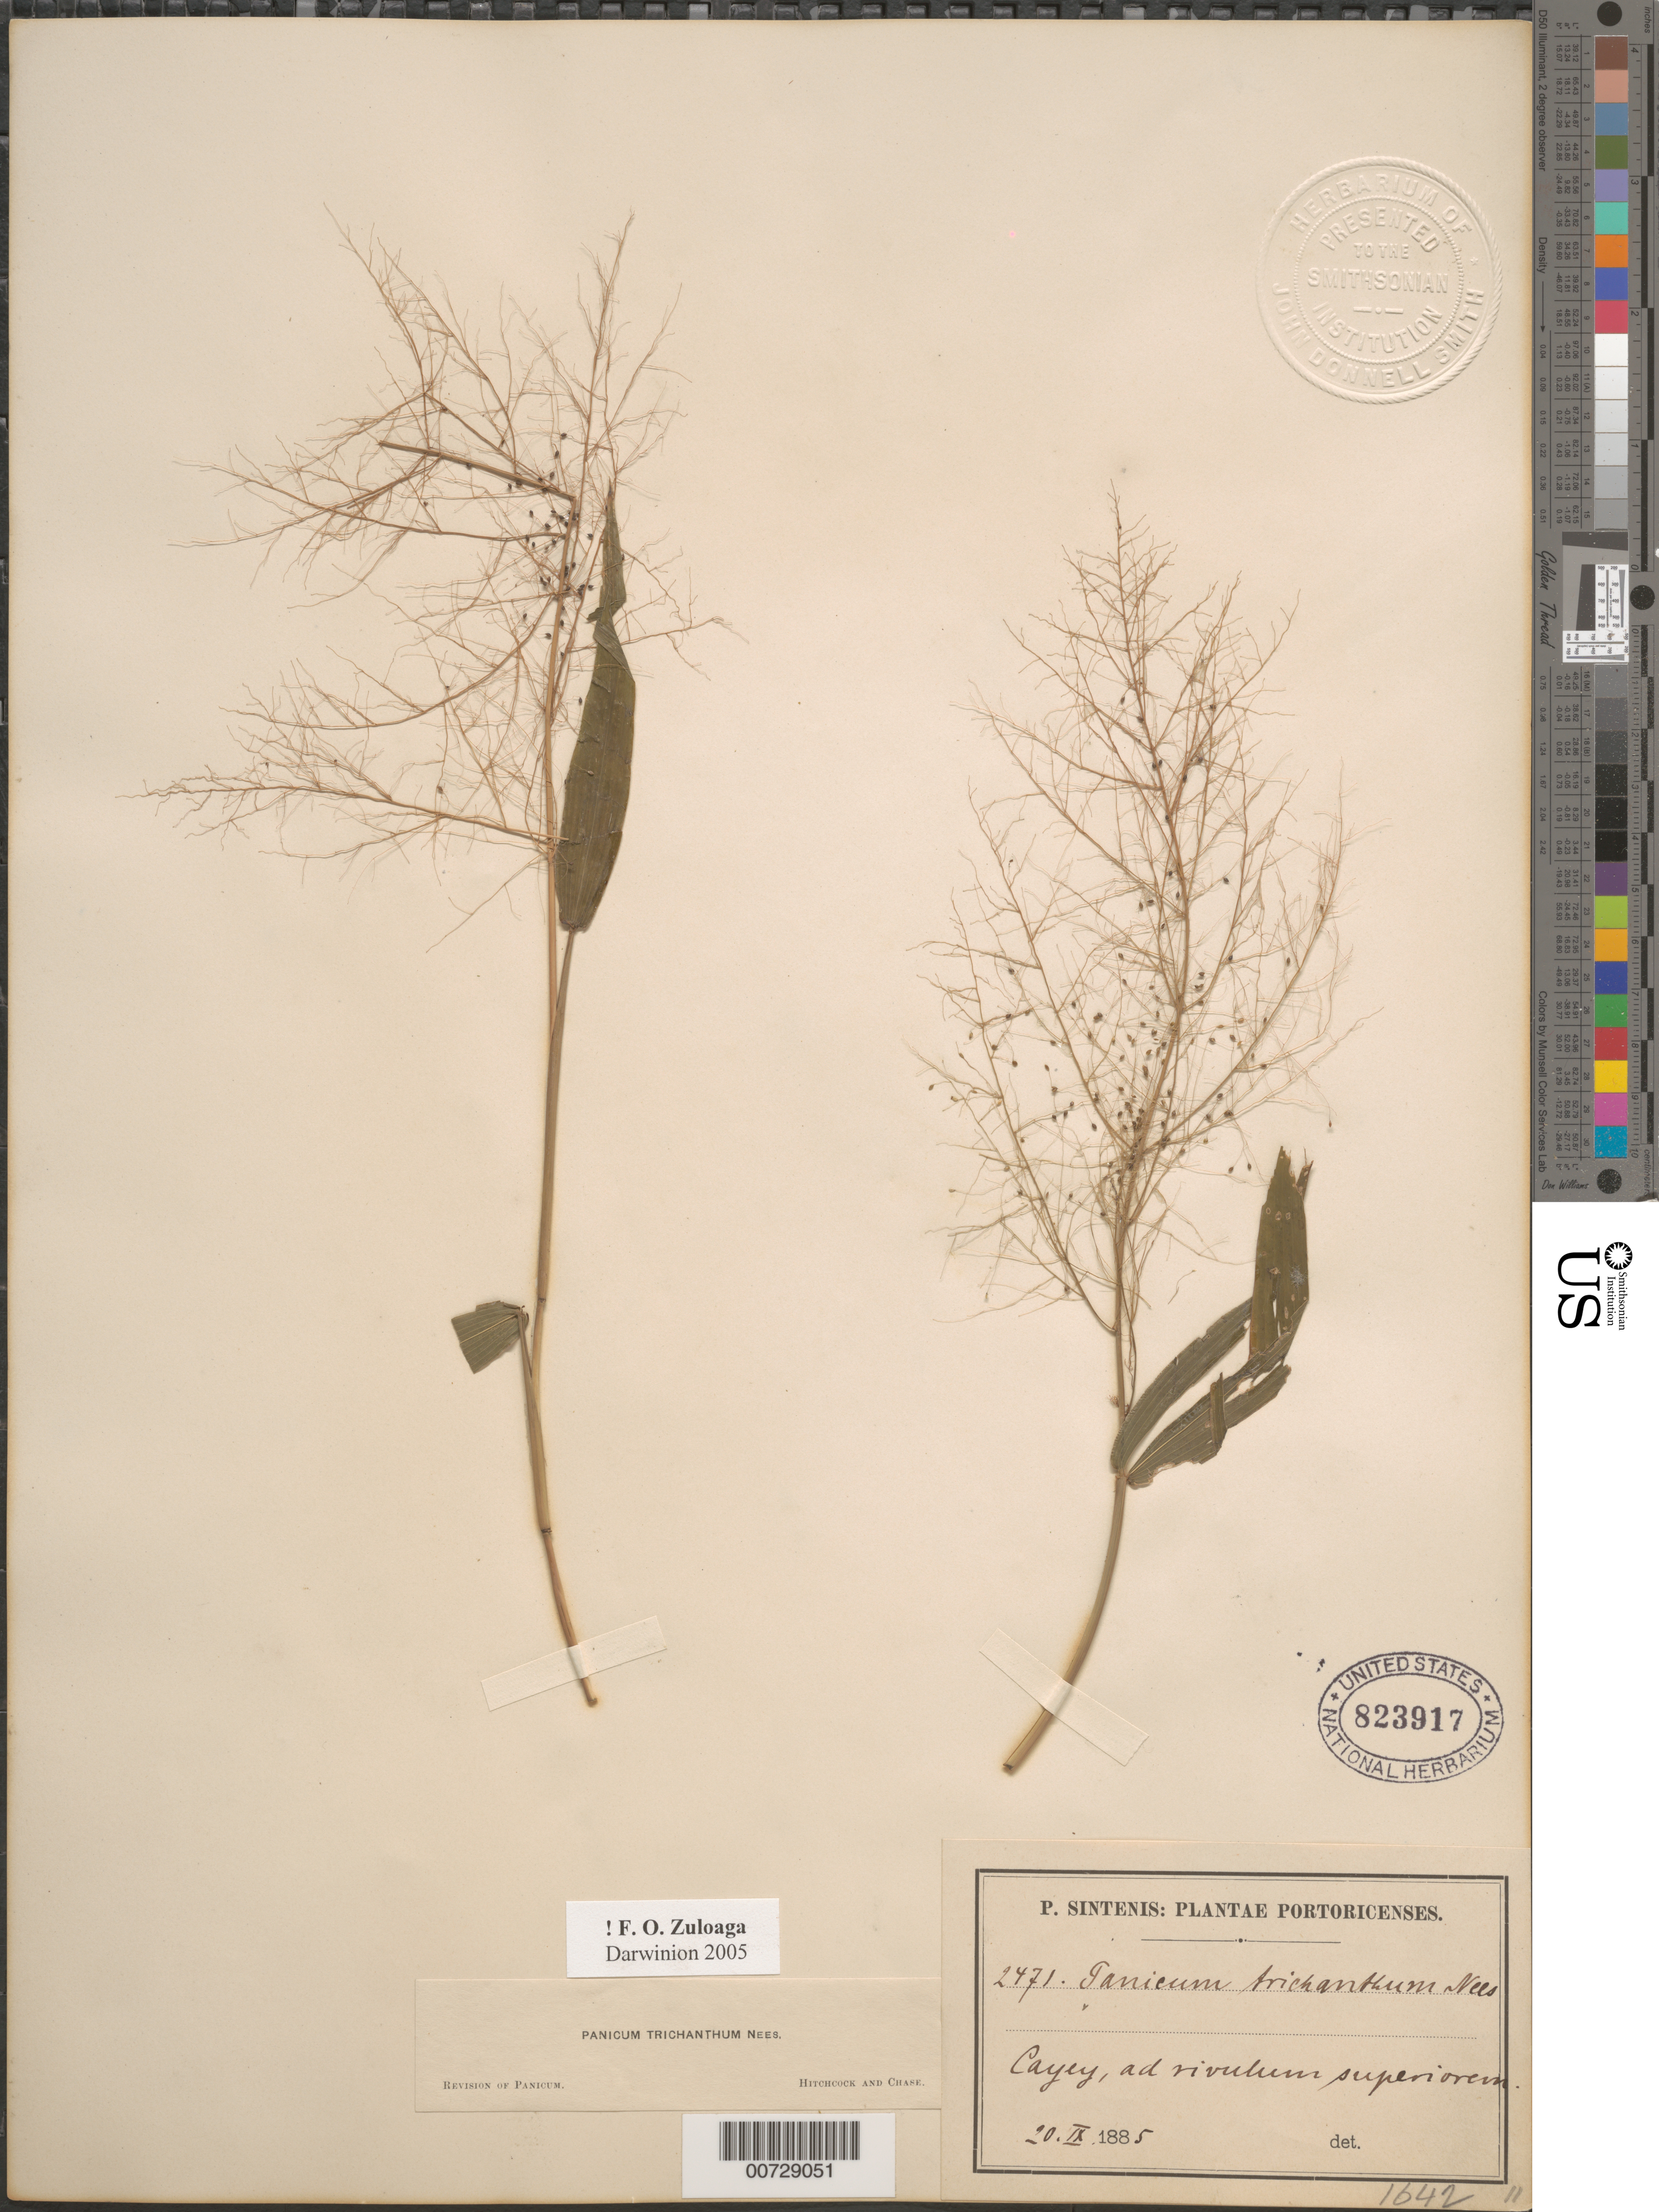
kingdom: Plantae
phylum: Tracheophyta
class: Liliopsida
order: Poales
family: Poaceae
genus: Panicum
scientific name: Panicum trichanthum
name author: Nees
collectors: P. Sintenis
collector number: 2471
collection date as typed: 20 Sep 1885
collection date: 1885-09-20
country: Puerto Rico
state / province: Cayey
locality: Cayey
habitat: Ad rivulum superiorem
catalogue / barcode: US 823917